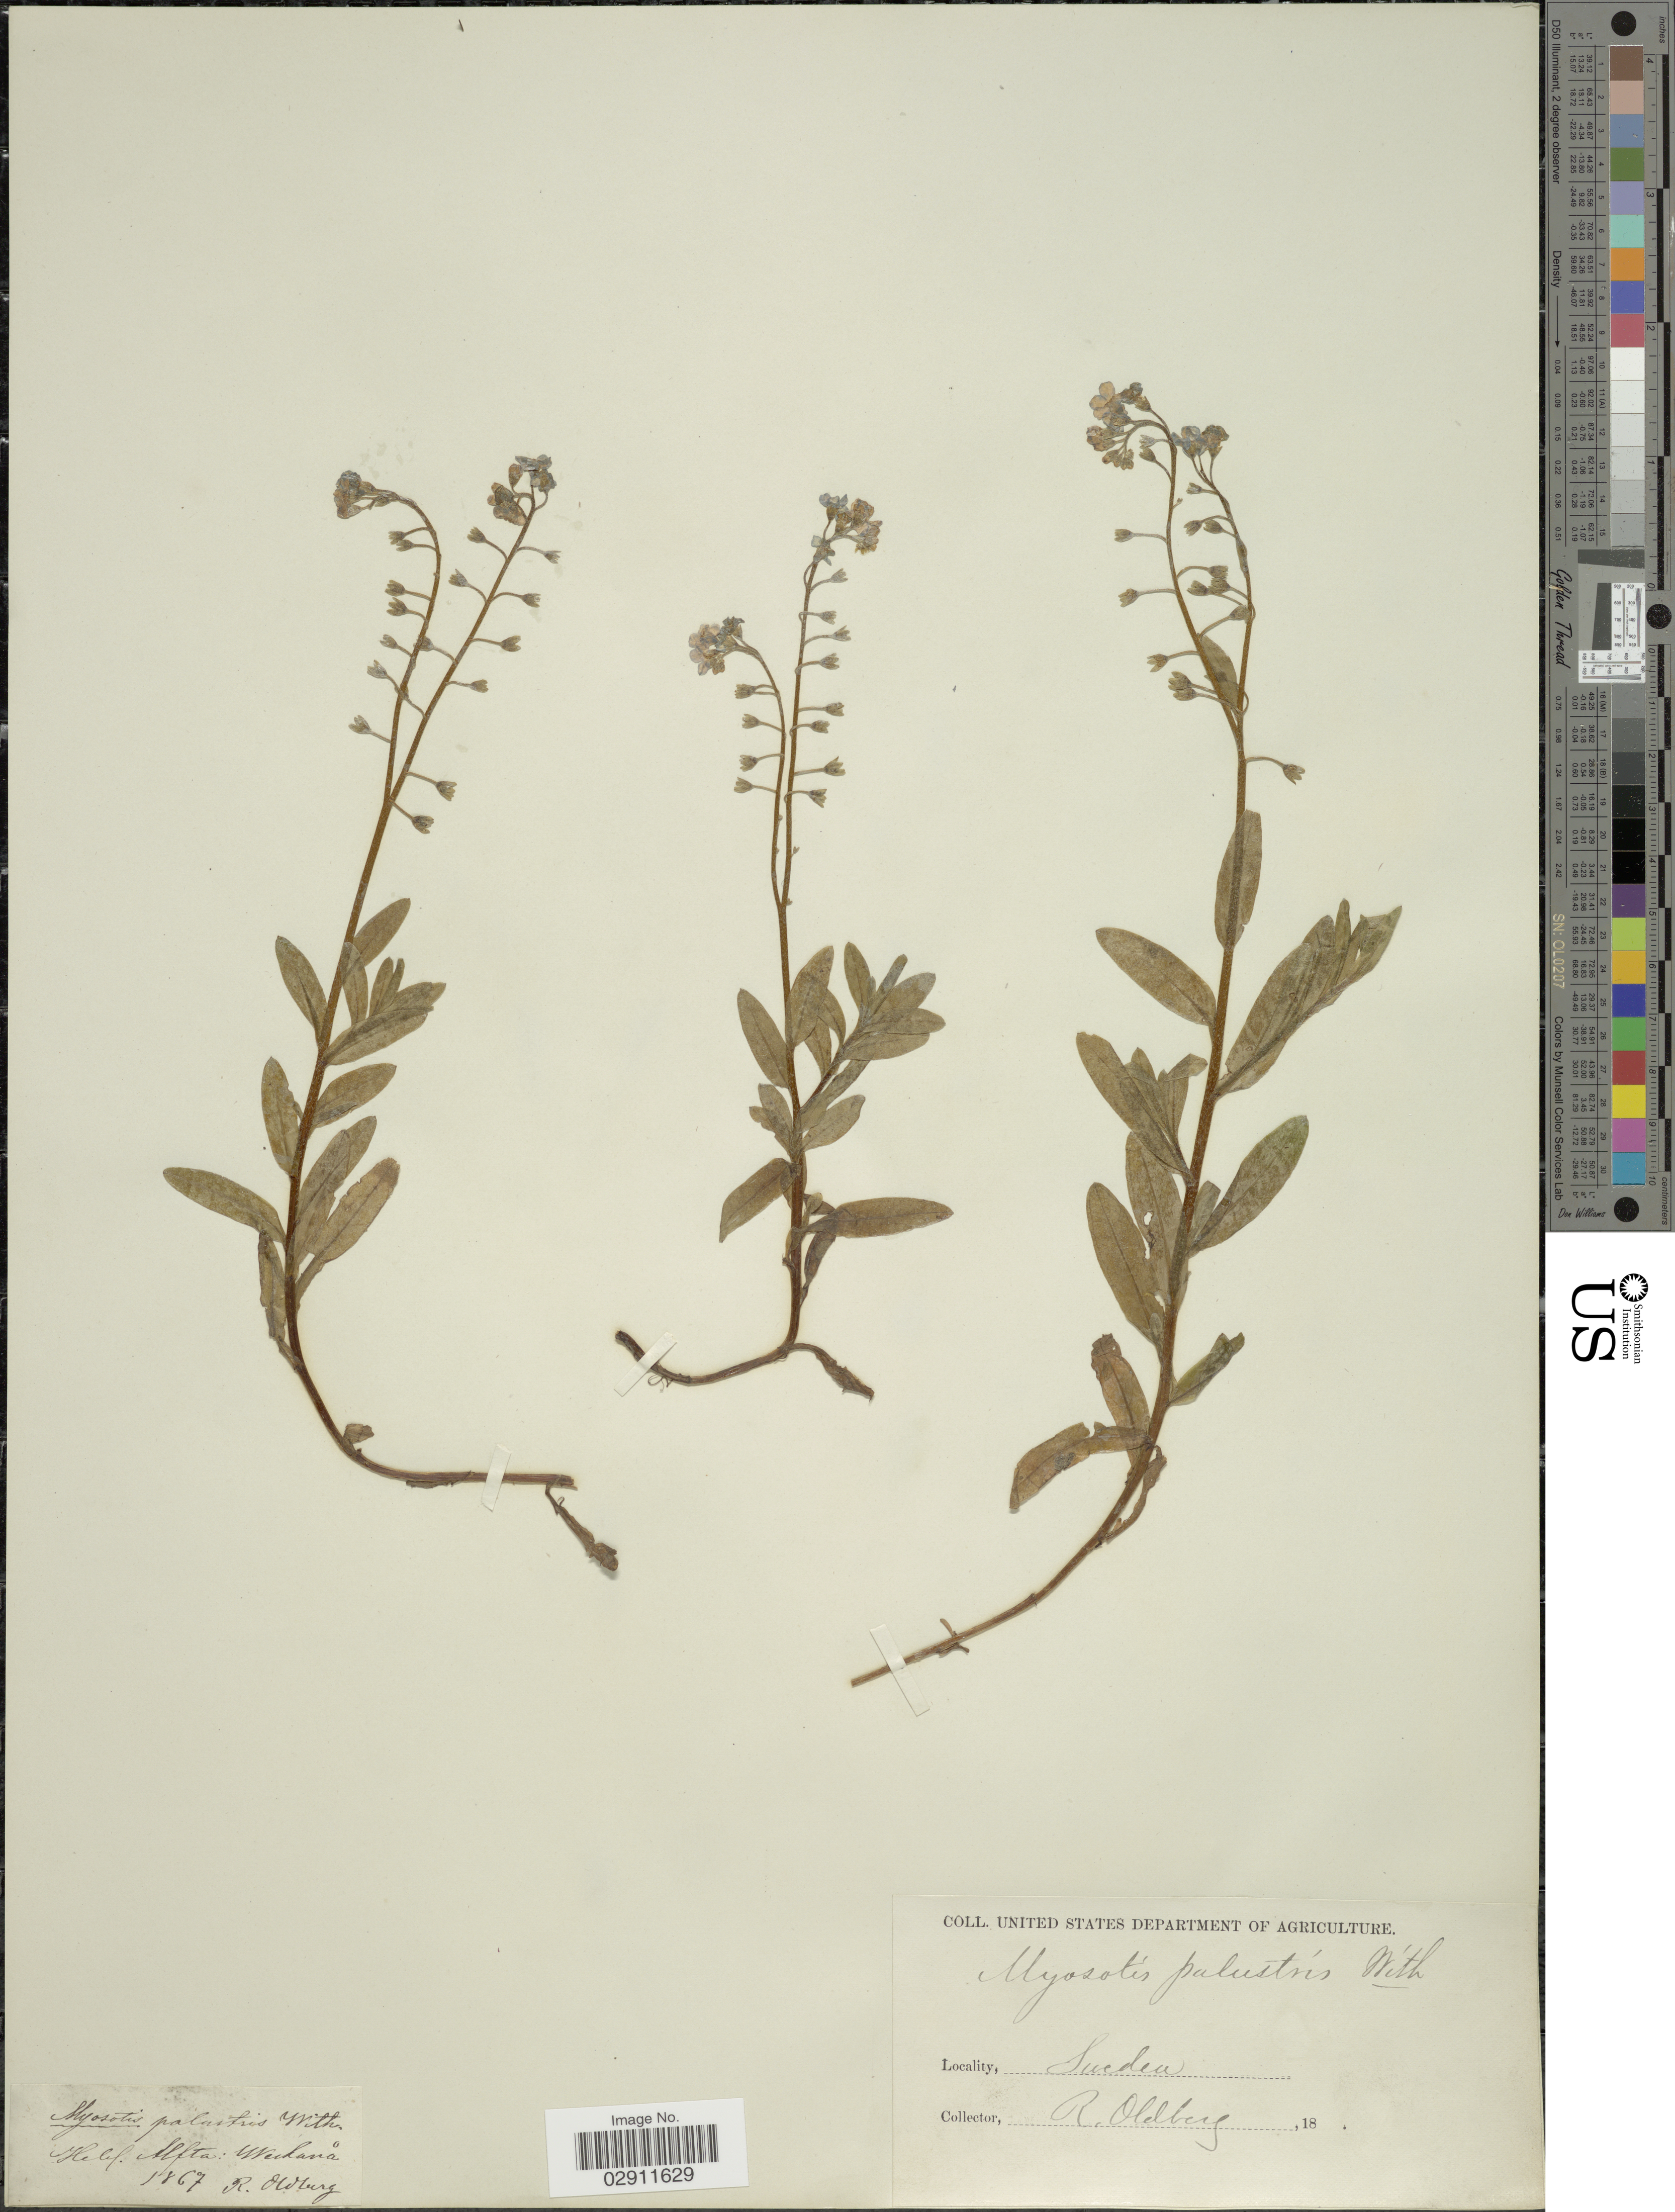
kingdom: Plantae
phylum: Tracheophyta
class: Magnoliopsida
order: Boraginales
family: Boraginaceae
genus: Myosotis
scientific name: Myosotis palustris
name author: L.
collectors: R. Oldberg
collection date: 1867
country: Sweden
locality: Helif. Alfta. Narikana [interpreted].